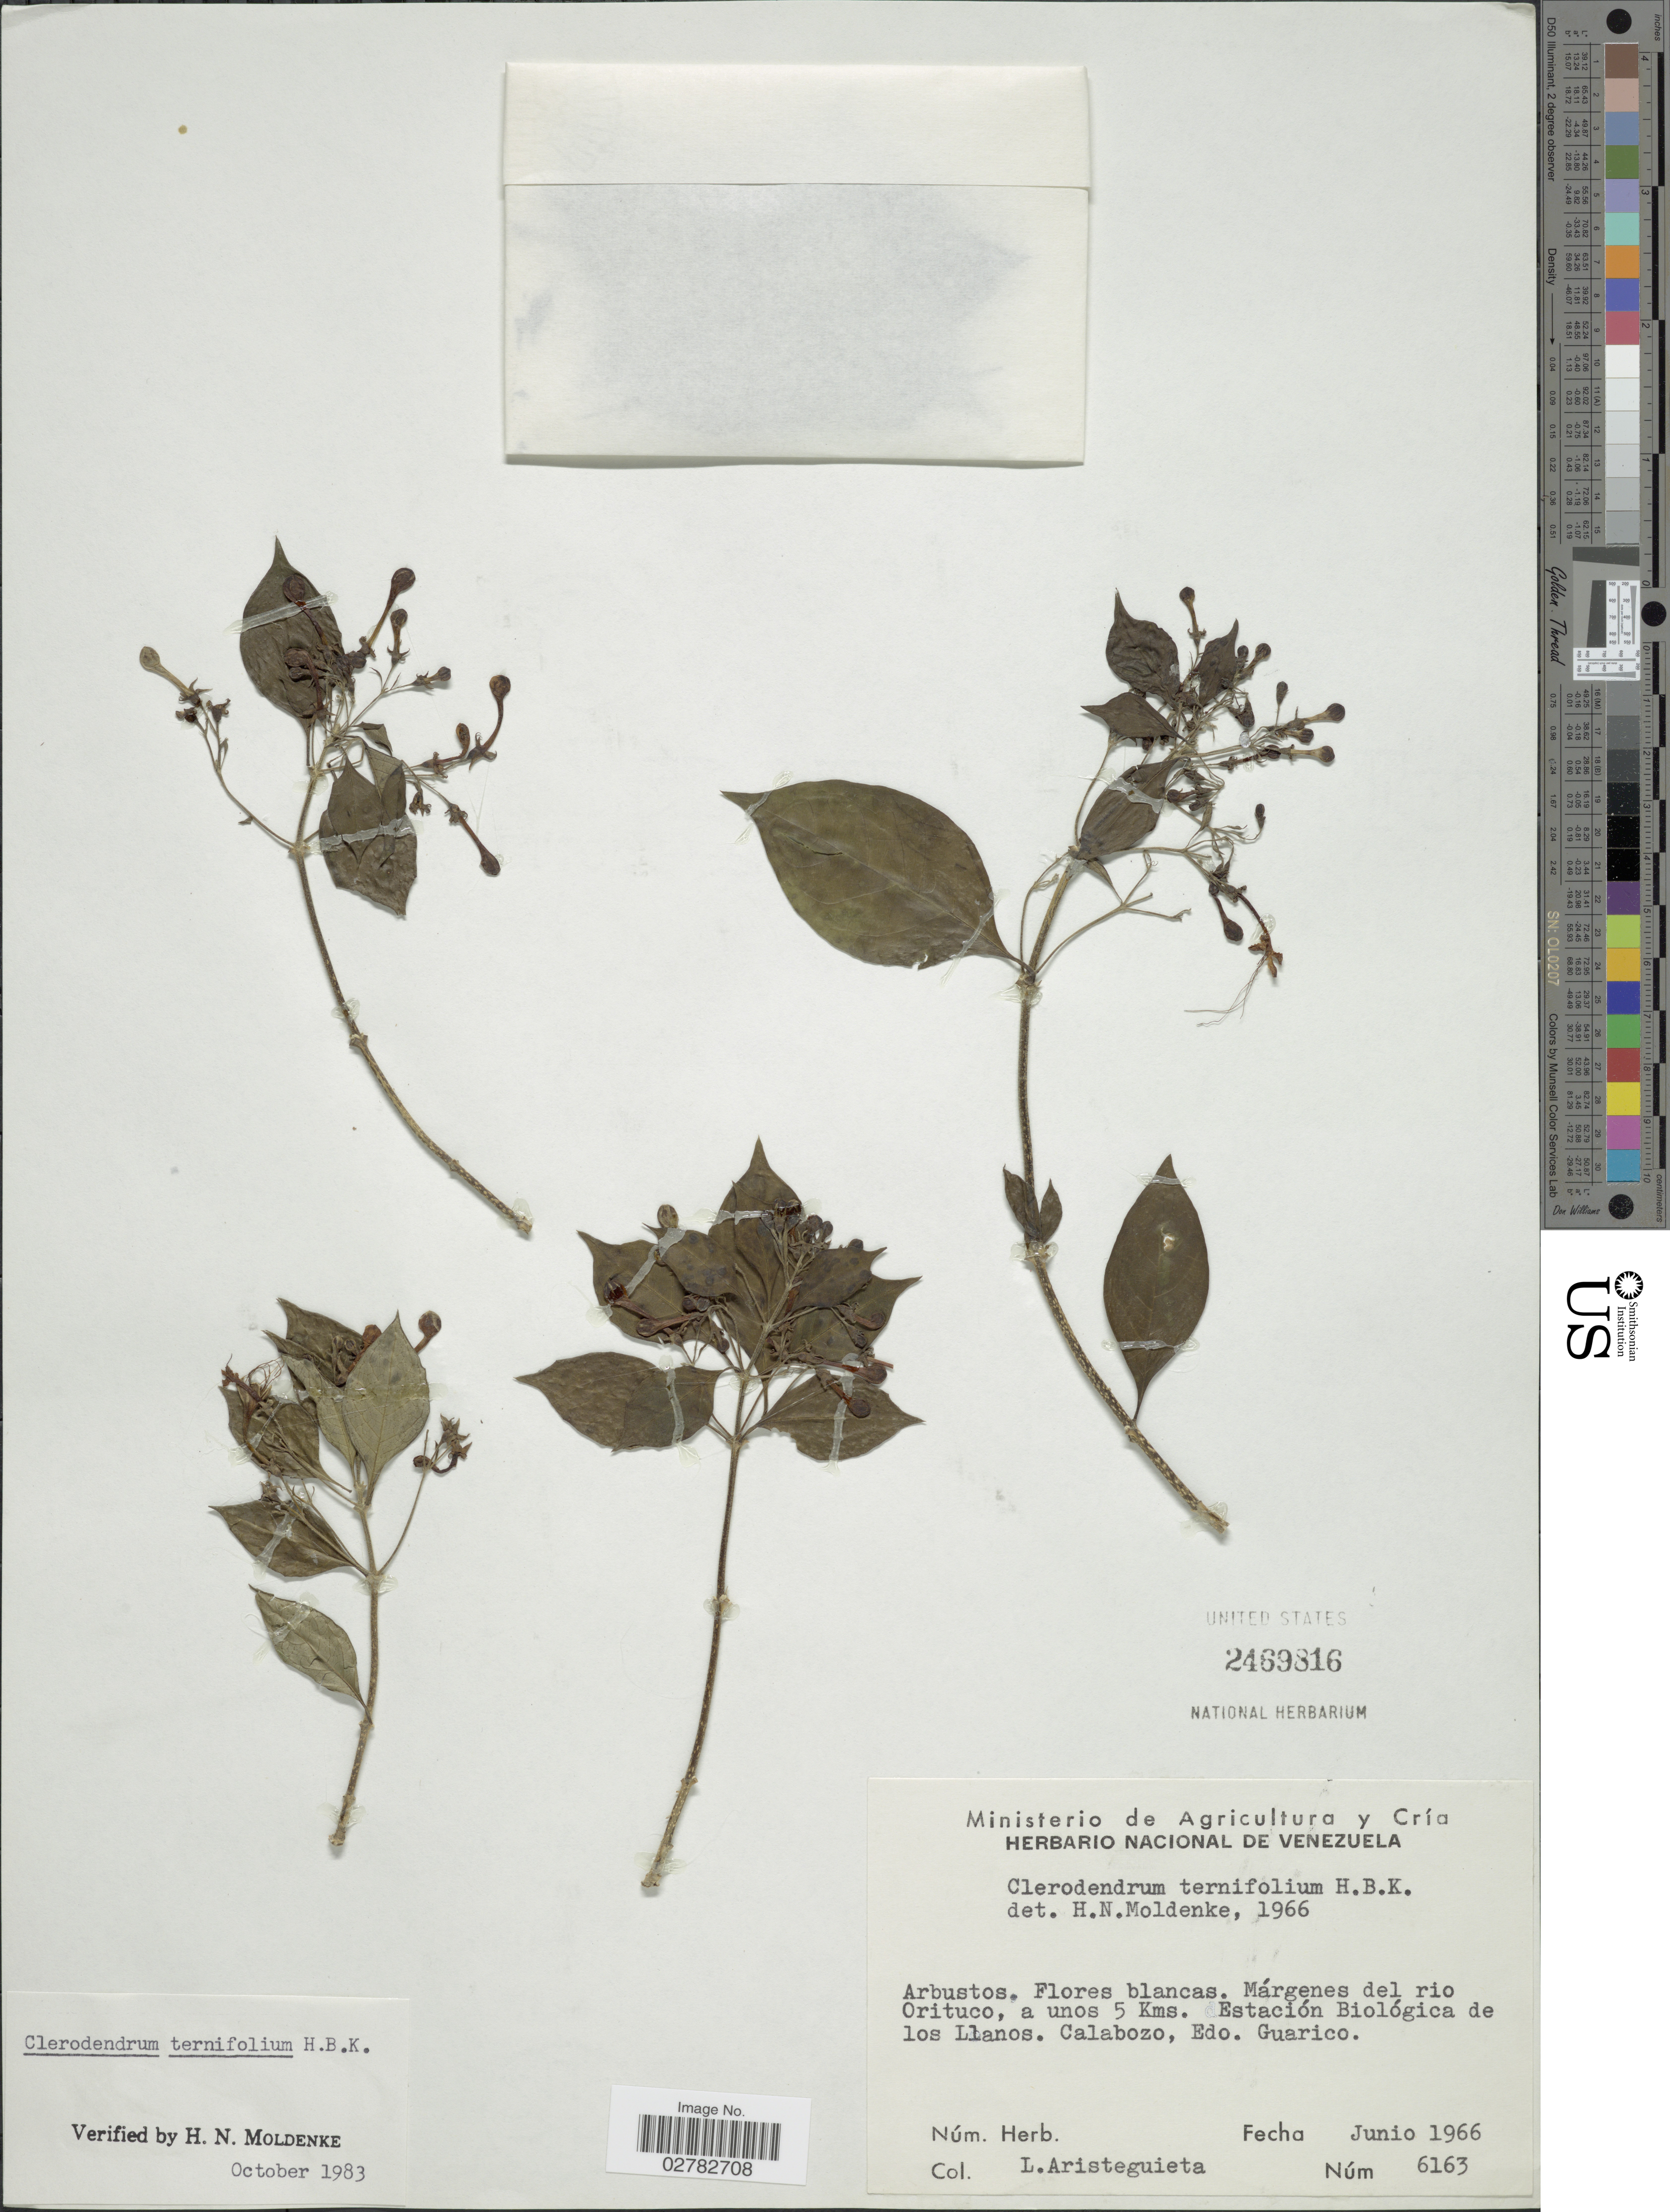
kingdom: Plantae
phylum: Tracheophyta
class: Magnoliopsida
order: Lamiales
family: Lamiaceae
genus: Clerodendrum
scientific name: Clerodendrum ternifolium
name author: Kunth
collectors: L. Aristeguieta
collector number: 6163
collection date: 1966-06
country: Venezuela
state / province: Guárico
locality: Márgenes del rio Orituco, a unos 5 Kms. Estación Biológica de los Llanos. Calabozo, Edo. Guarico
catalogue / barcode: US 2469816